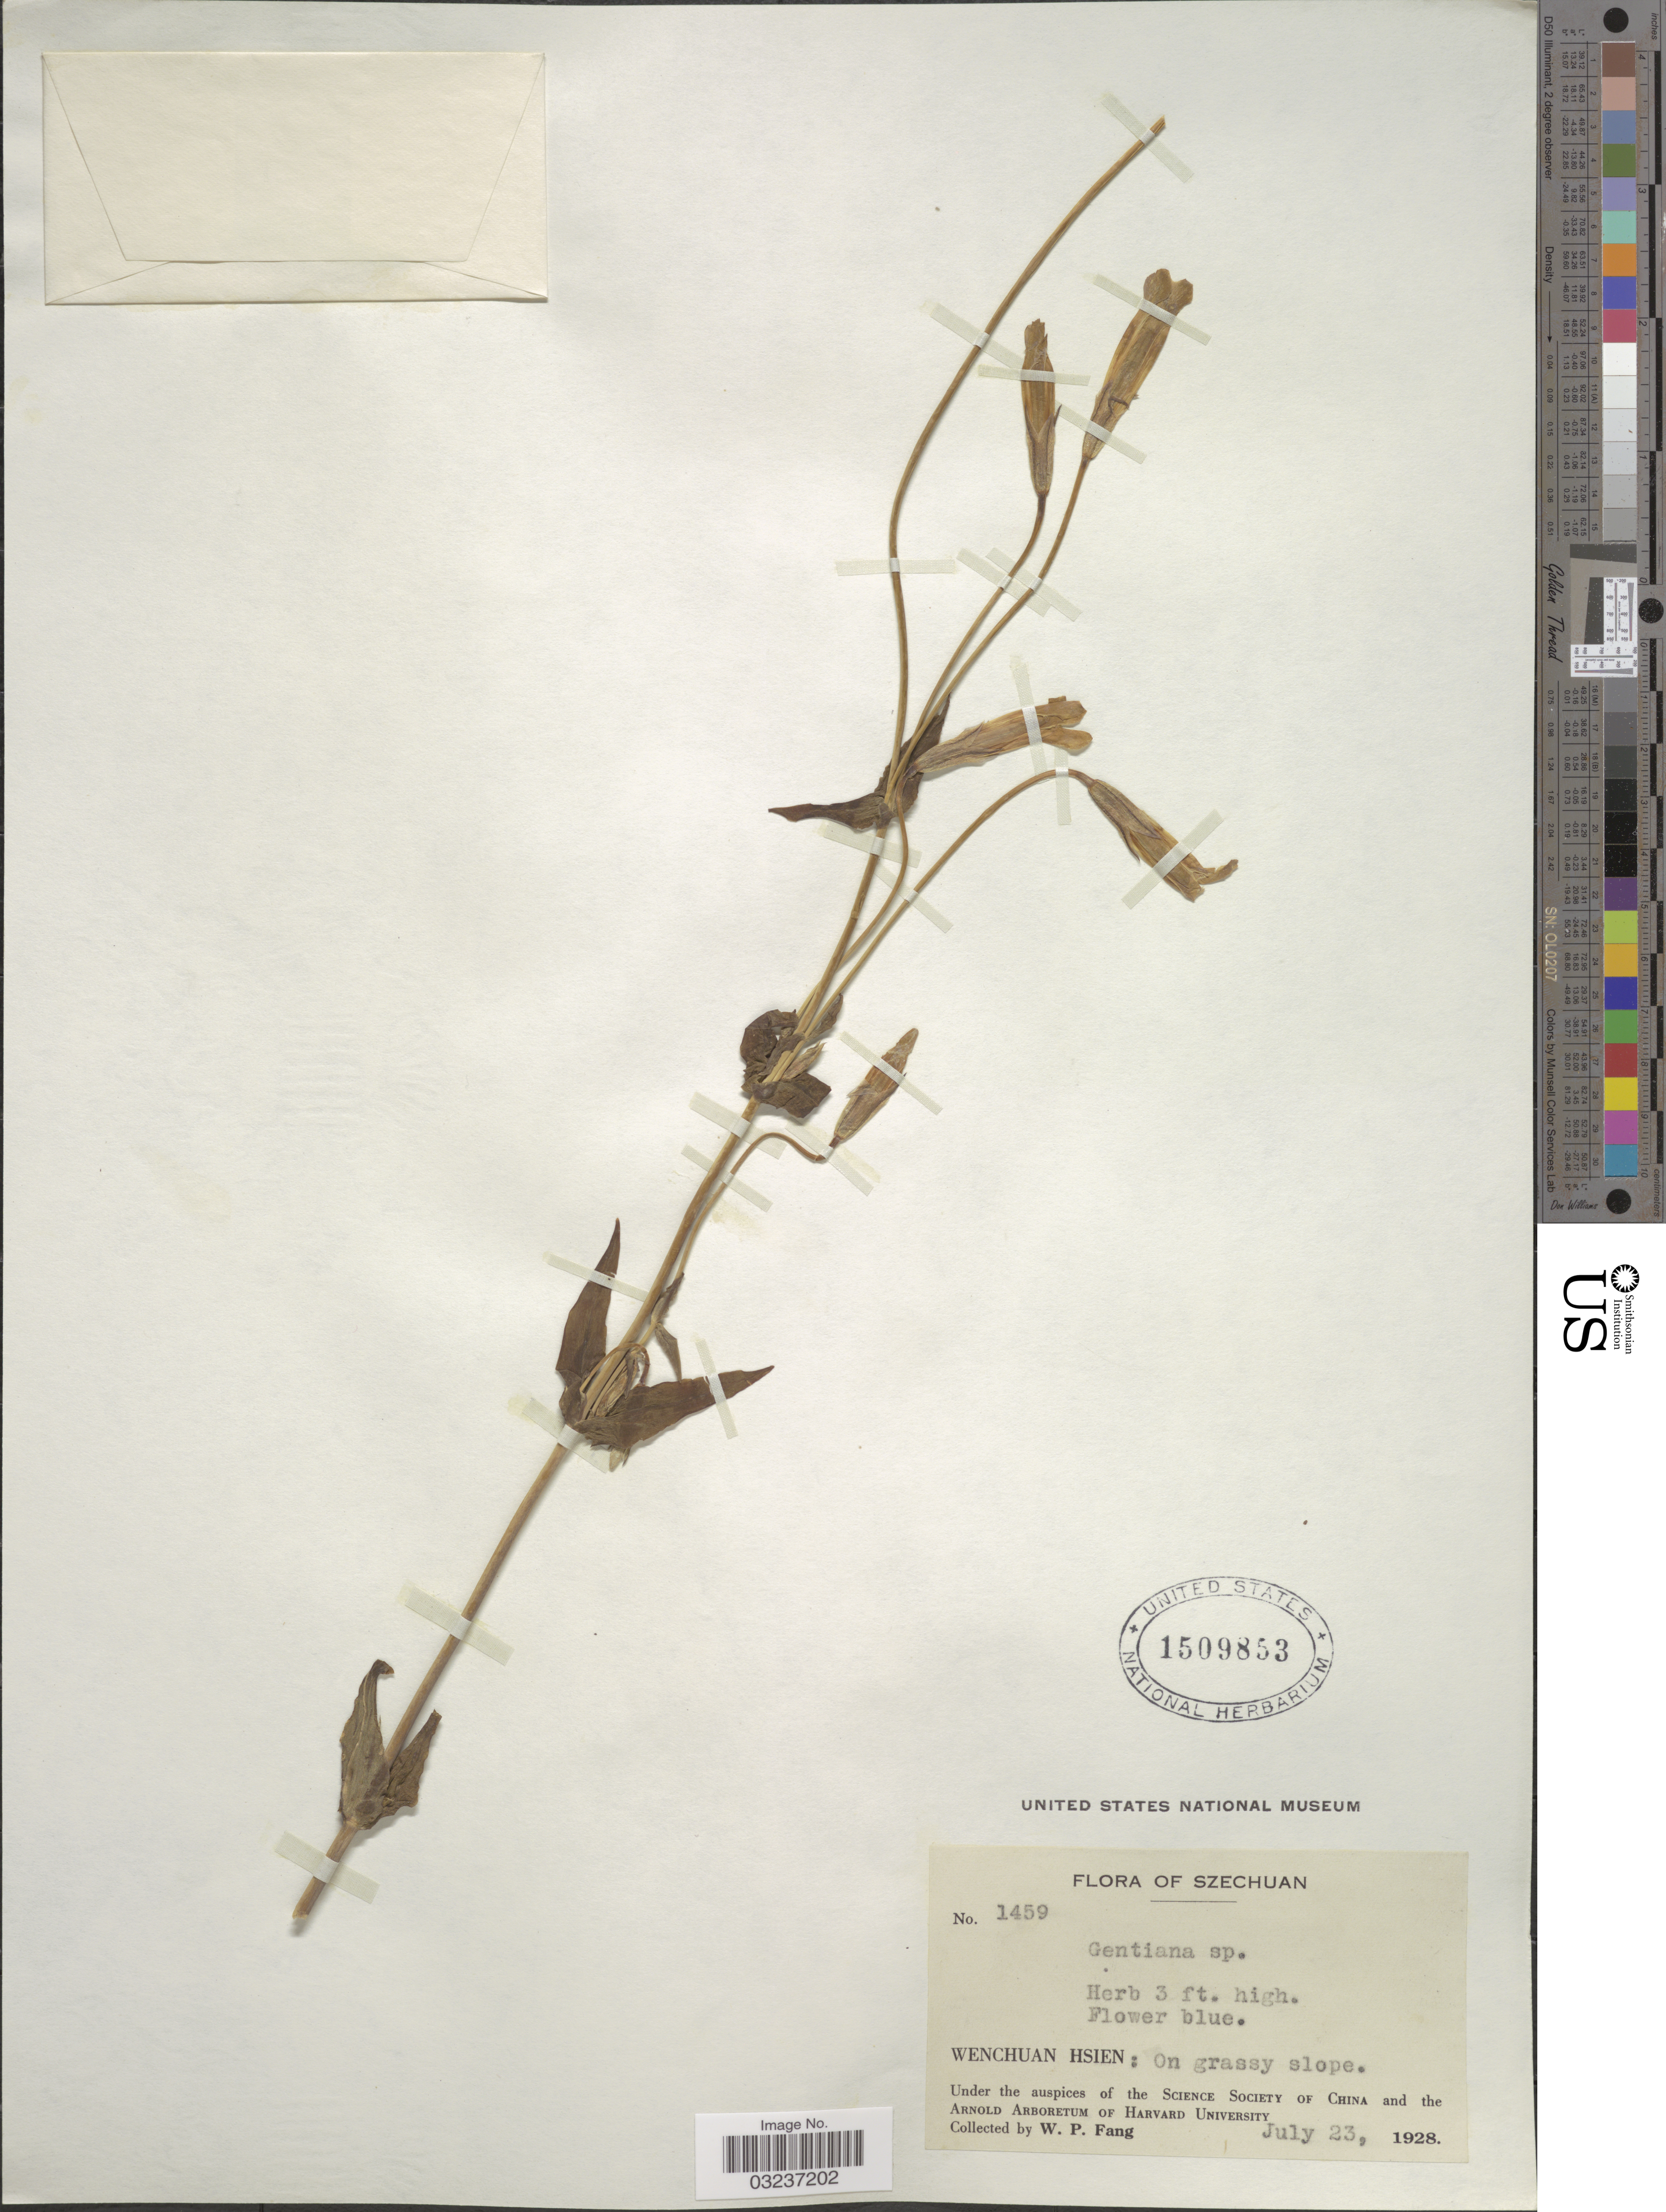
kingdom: Plantae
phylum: Tracheophyta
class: Magnoliopsida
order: Gentianales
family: Gentianaceae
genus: Gentiana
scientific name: Gentiana sp.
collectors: W. P. Fang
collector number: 1459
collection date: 1928-07-23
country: China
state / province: Sichuan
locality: Szechuan. Wenchuan Hsien.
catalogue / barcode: US 1509853